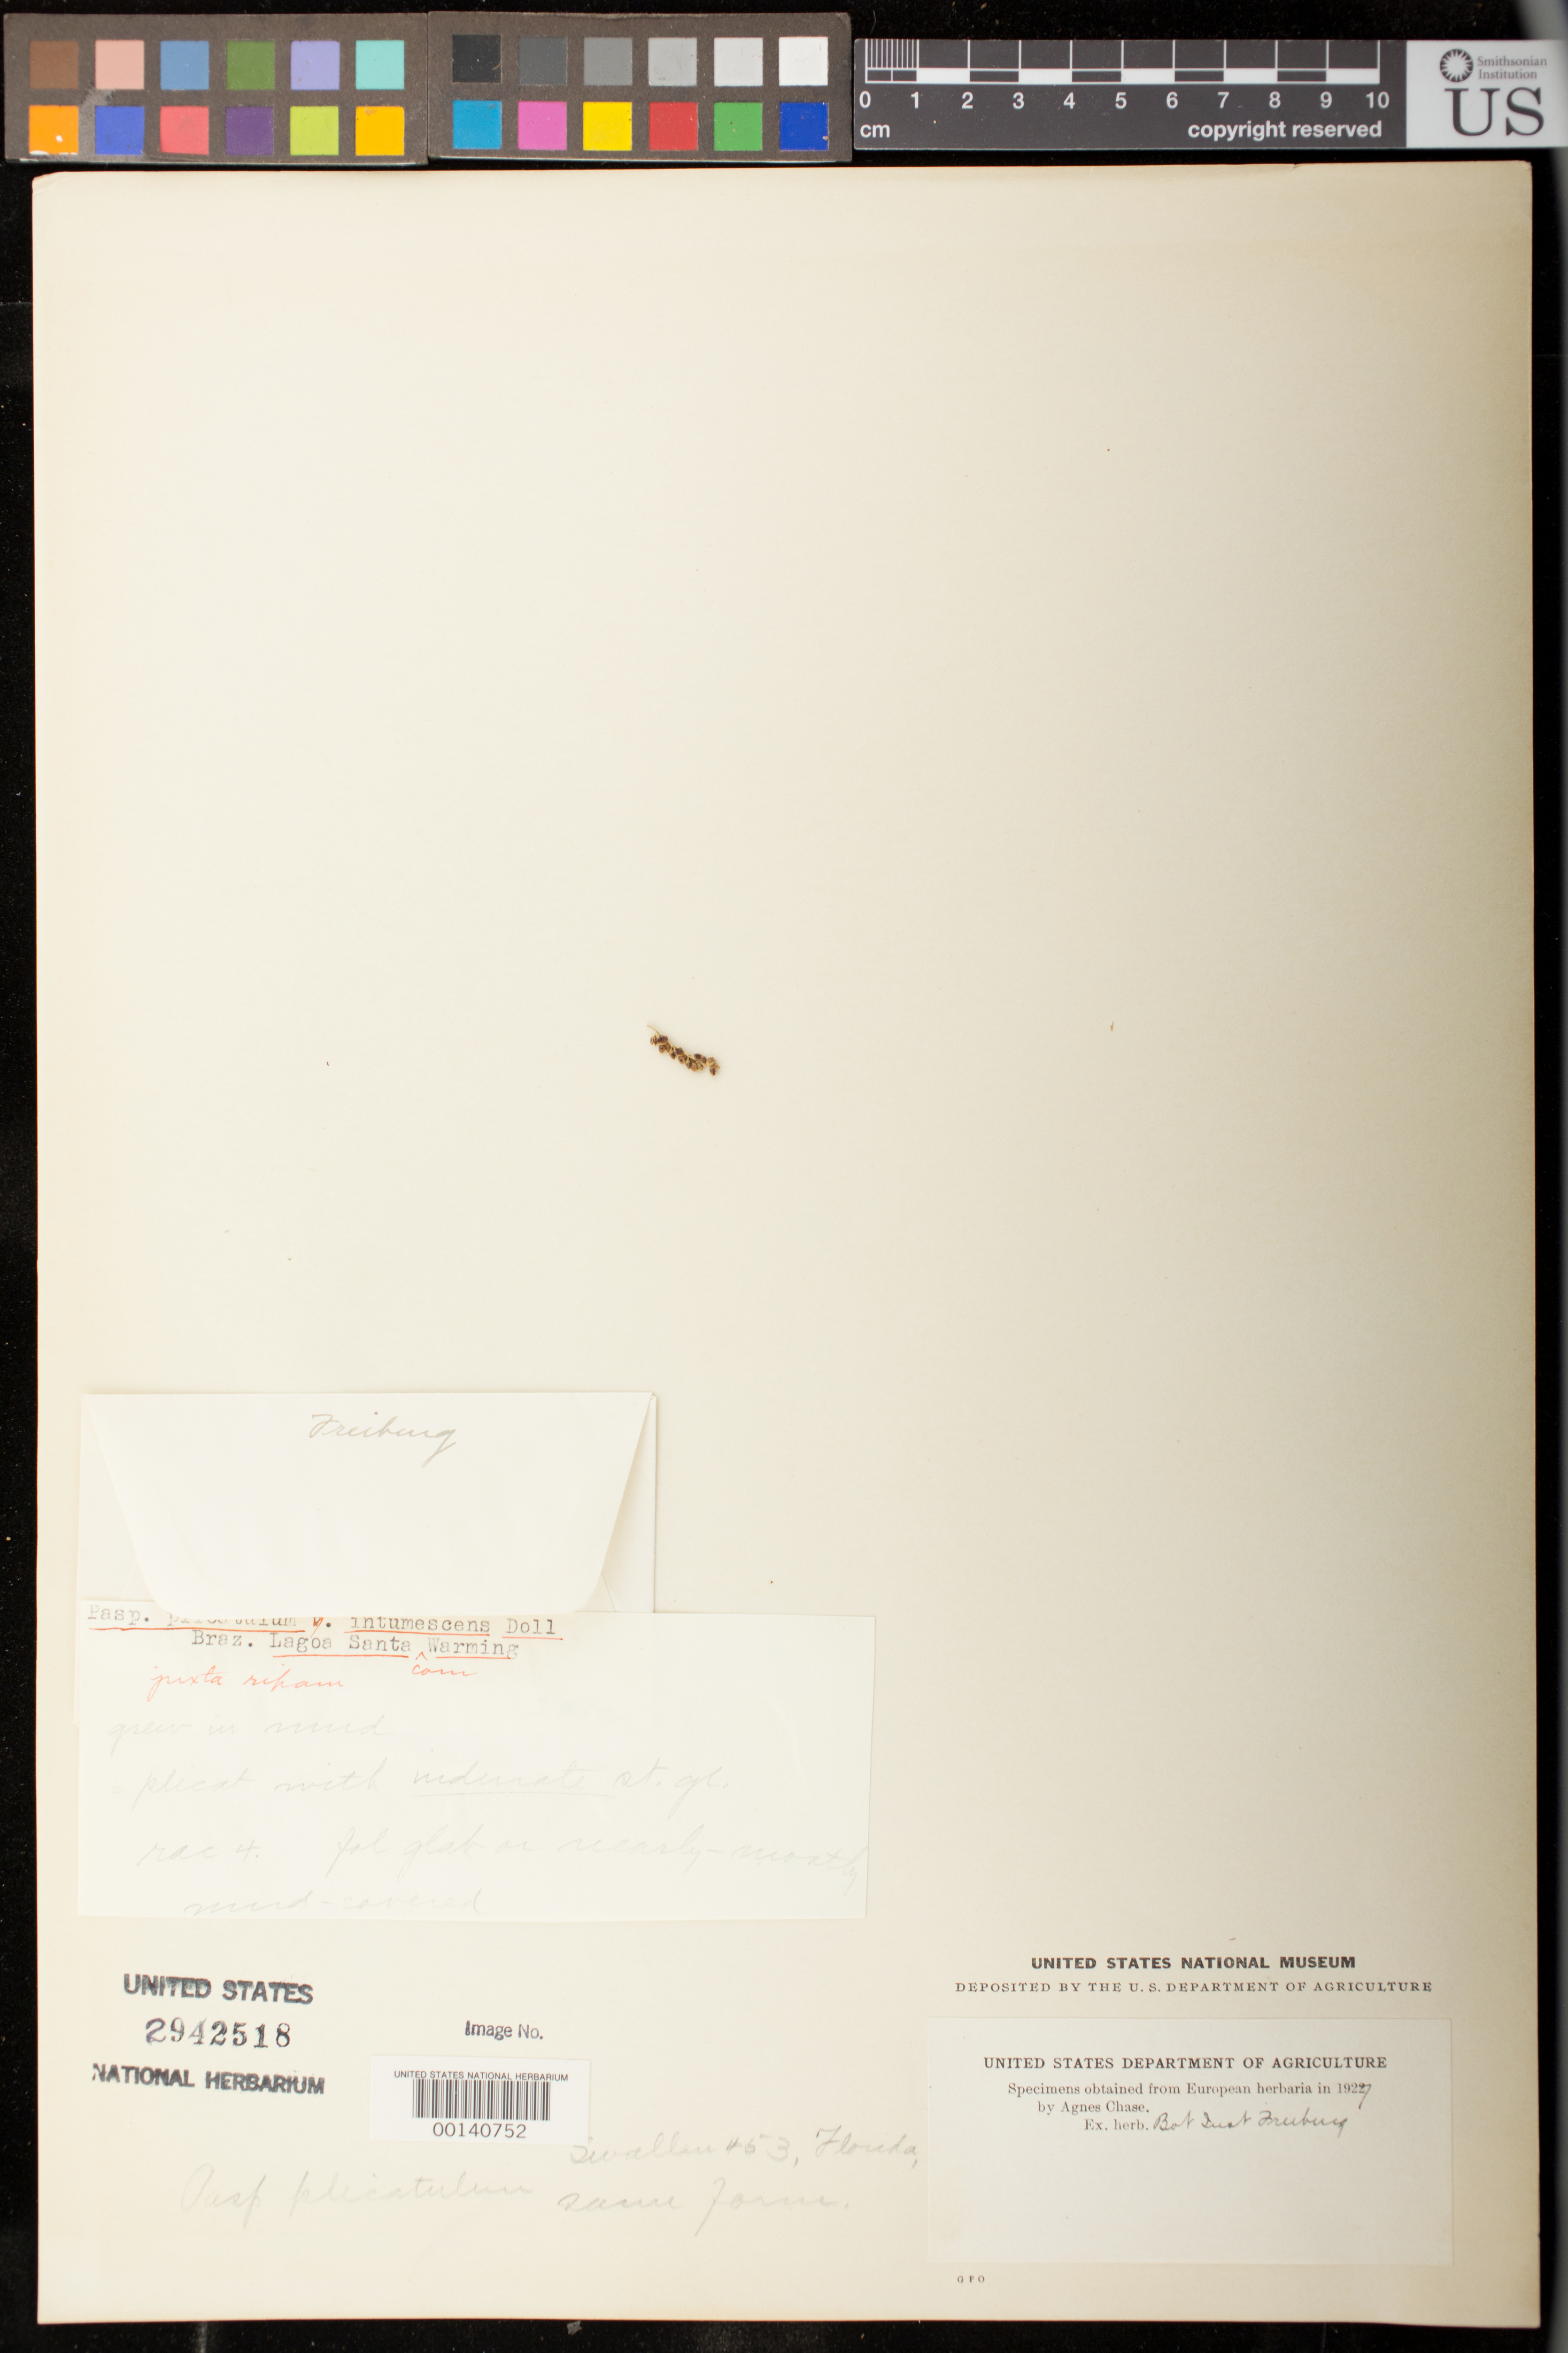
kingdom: Plantae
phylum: Tracheophyta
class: Liliopsida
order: Poales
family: Poaceae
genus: Paspalum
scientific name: Paspalum plicatulum var. intumescens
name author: Döll in Mart.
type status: Type Collection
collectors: E. Warming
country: Brazil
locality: Near Lagoa Santa.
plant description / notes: Fragmentary material of type specimen ex herb. Bot. Inst. Freiburg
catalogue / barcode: US 2942518